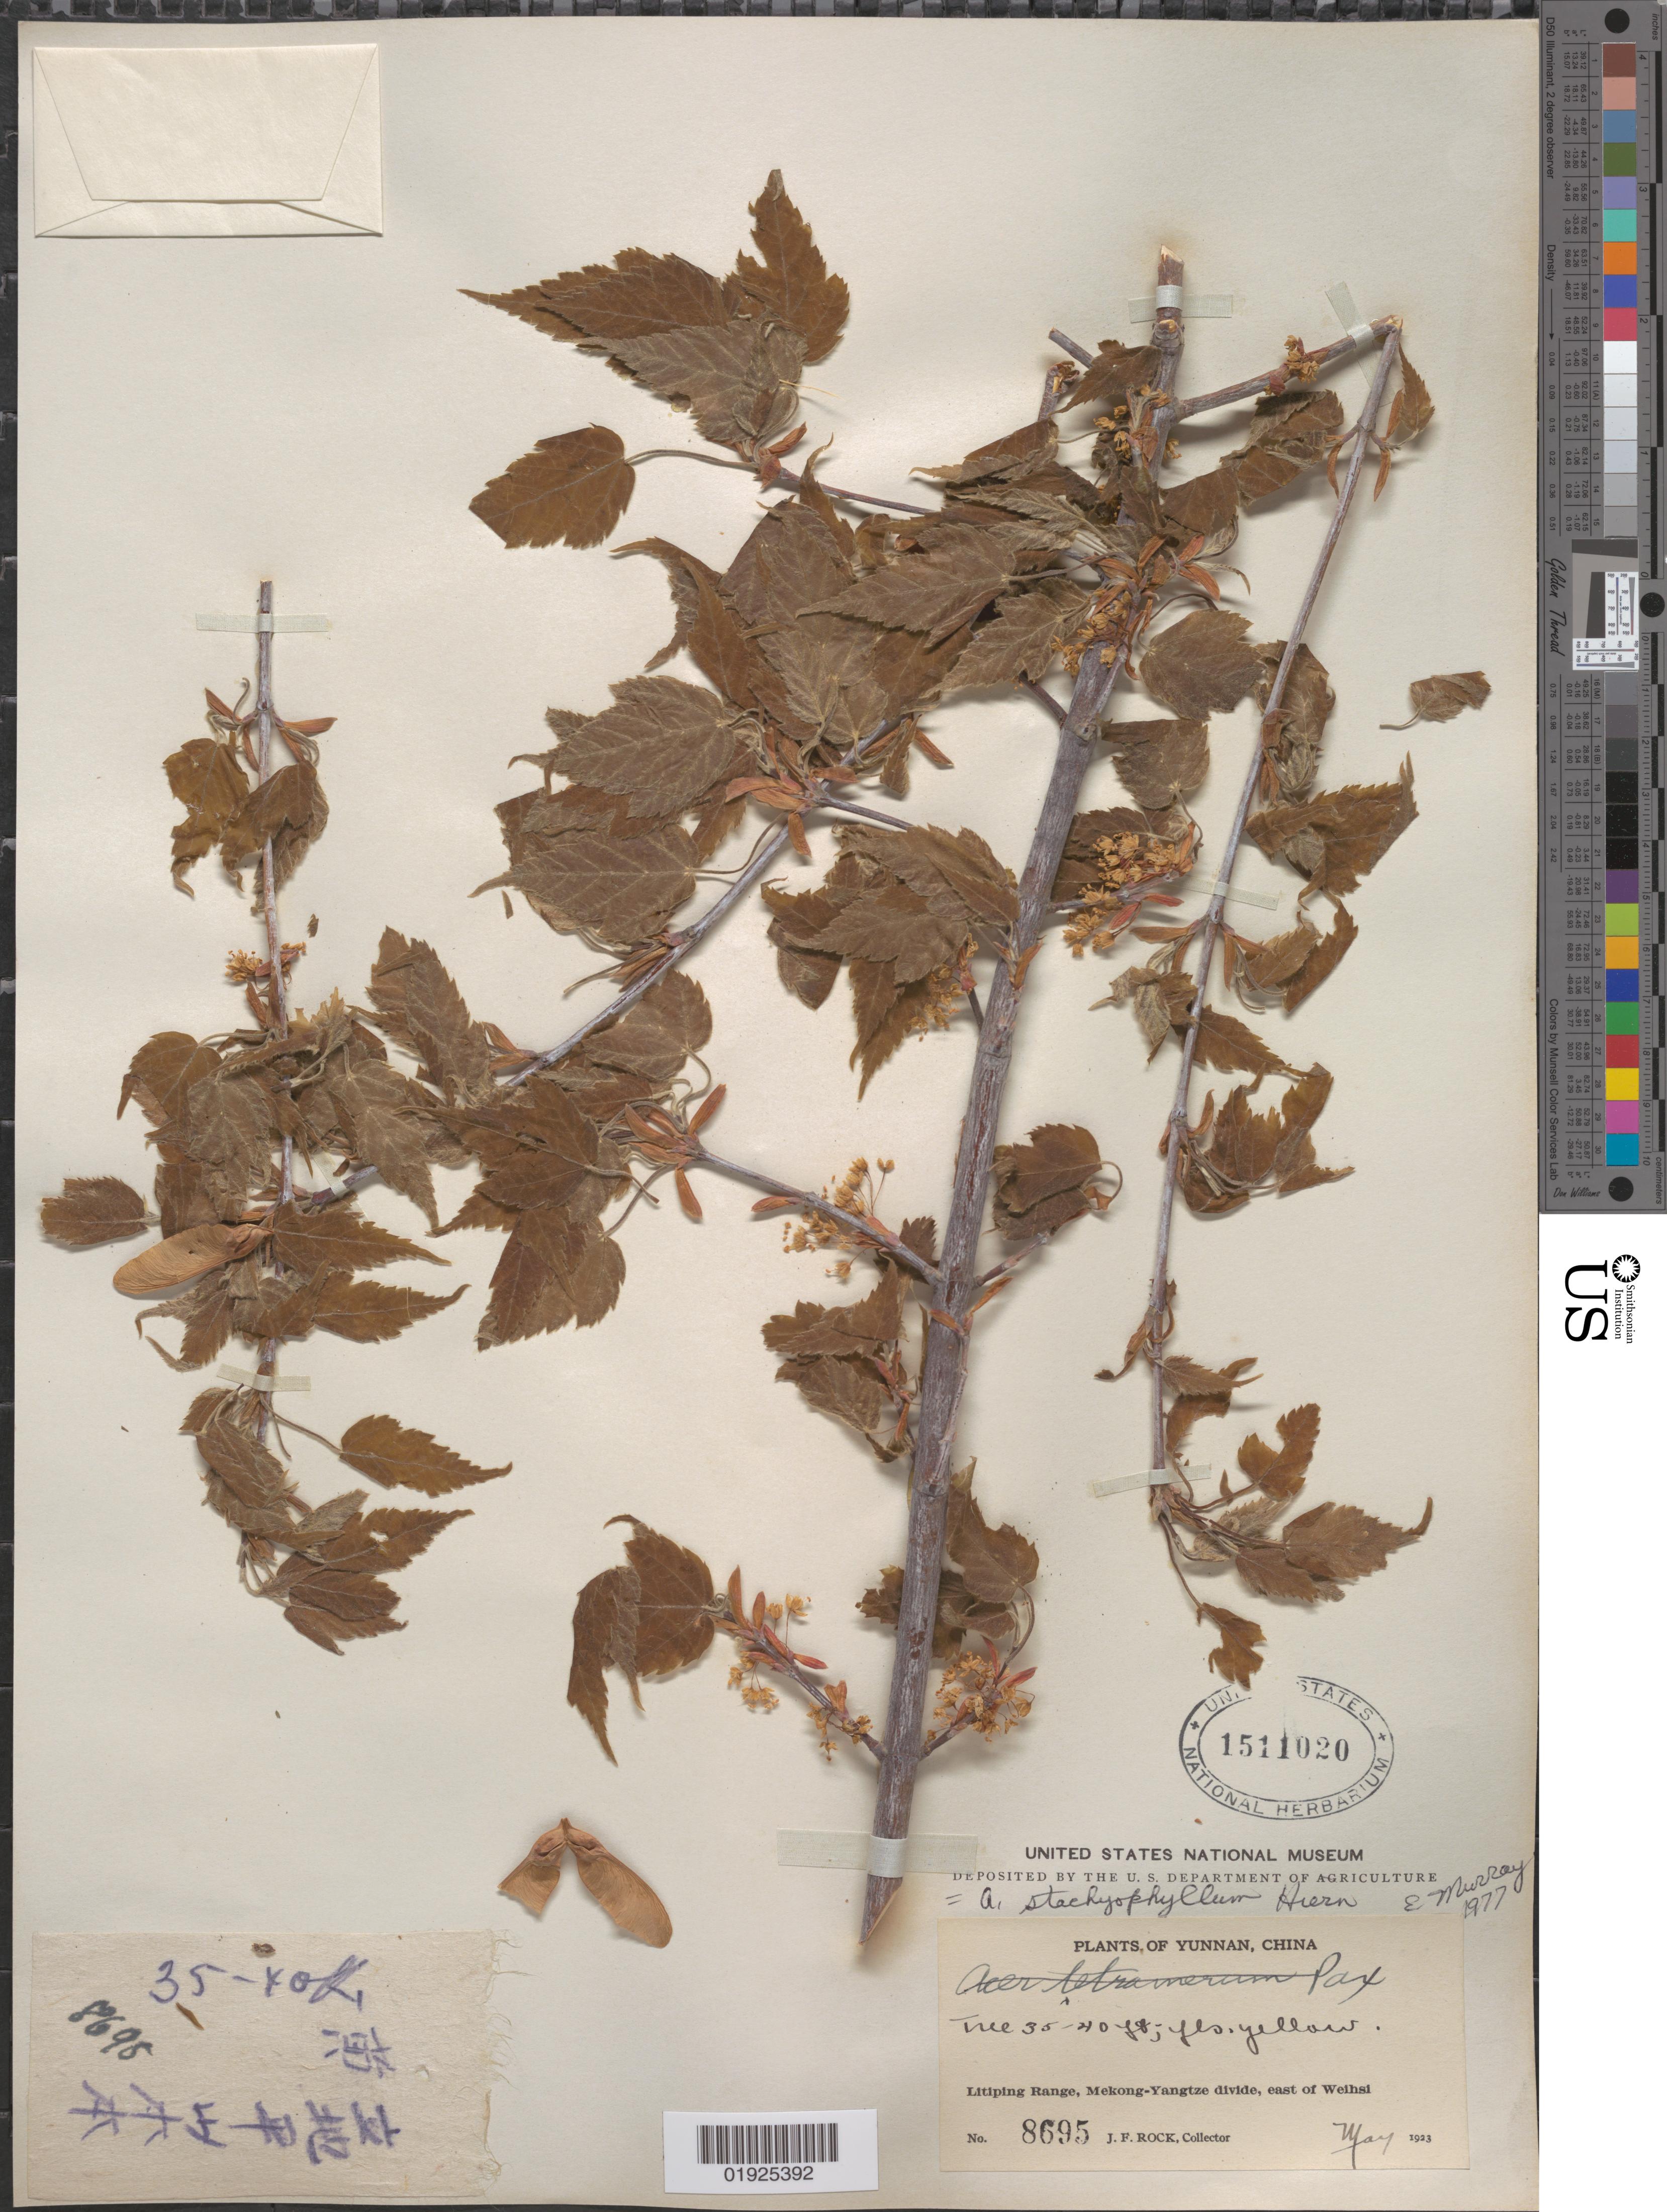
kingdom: Plantae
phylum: Tracheophyta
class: Magnoliopsida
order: Sapindales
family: Sapindaceae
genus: Acer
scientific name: Acer stachyophyllum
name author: Hiern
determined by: Murray, Edward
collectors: J. F. Rock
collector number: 8695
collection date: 1923-05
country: China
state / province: Yunnan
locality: Litiping Range, Mekong-Yangtze divide, east of Weihsi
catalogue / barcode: US 1511020